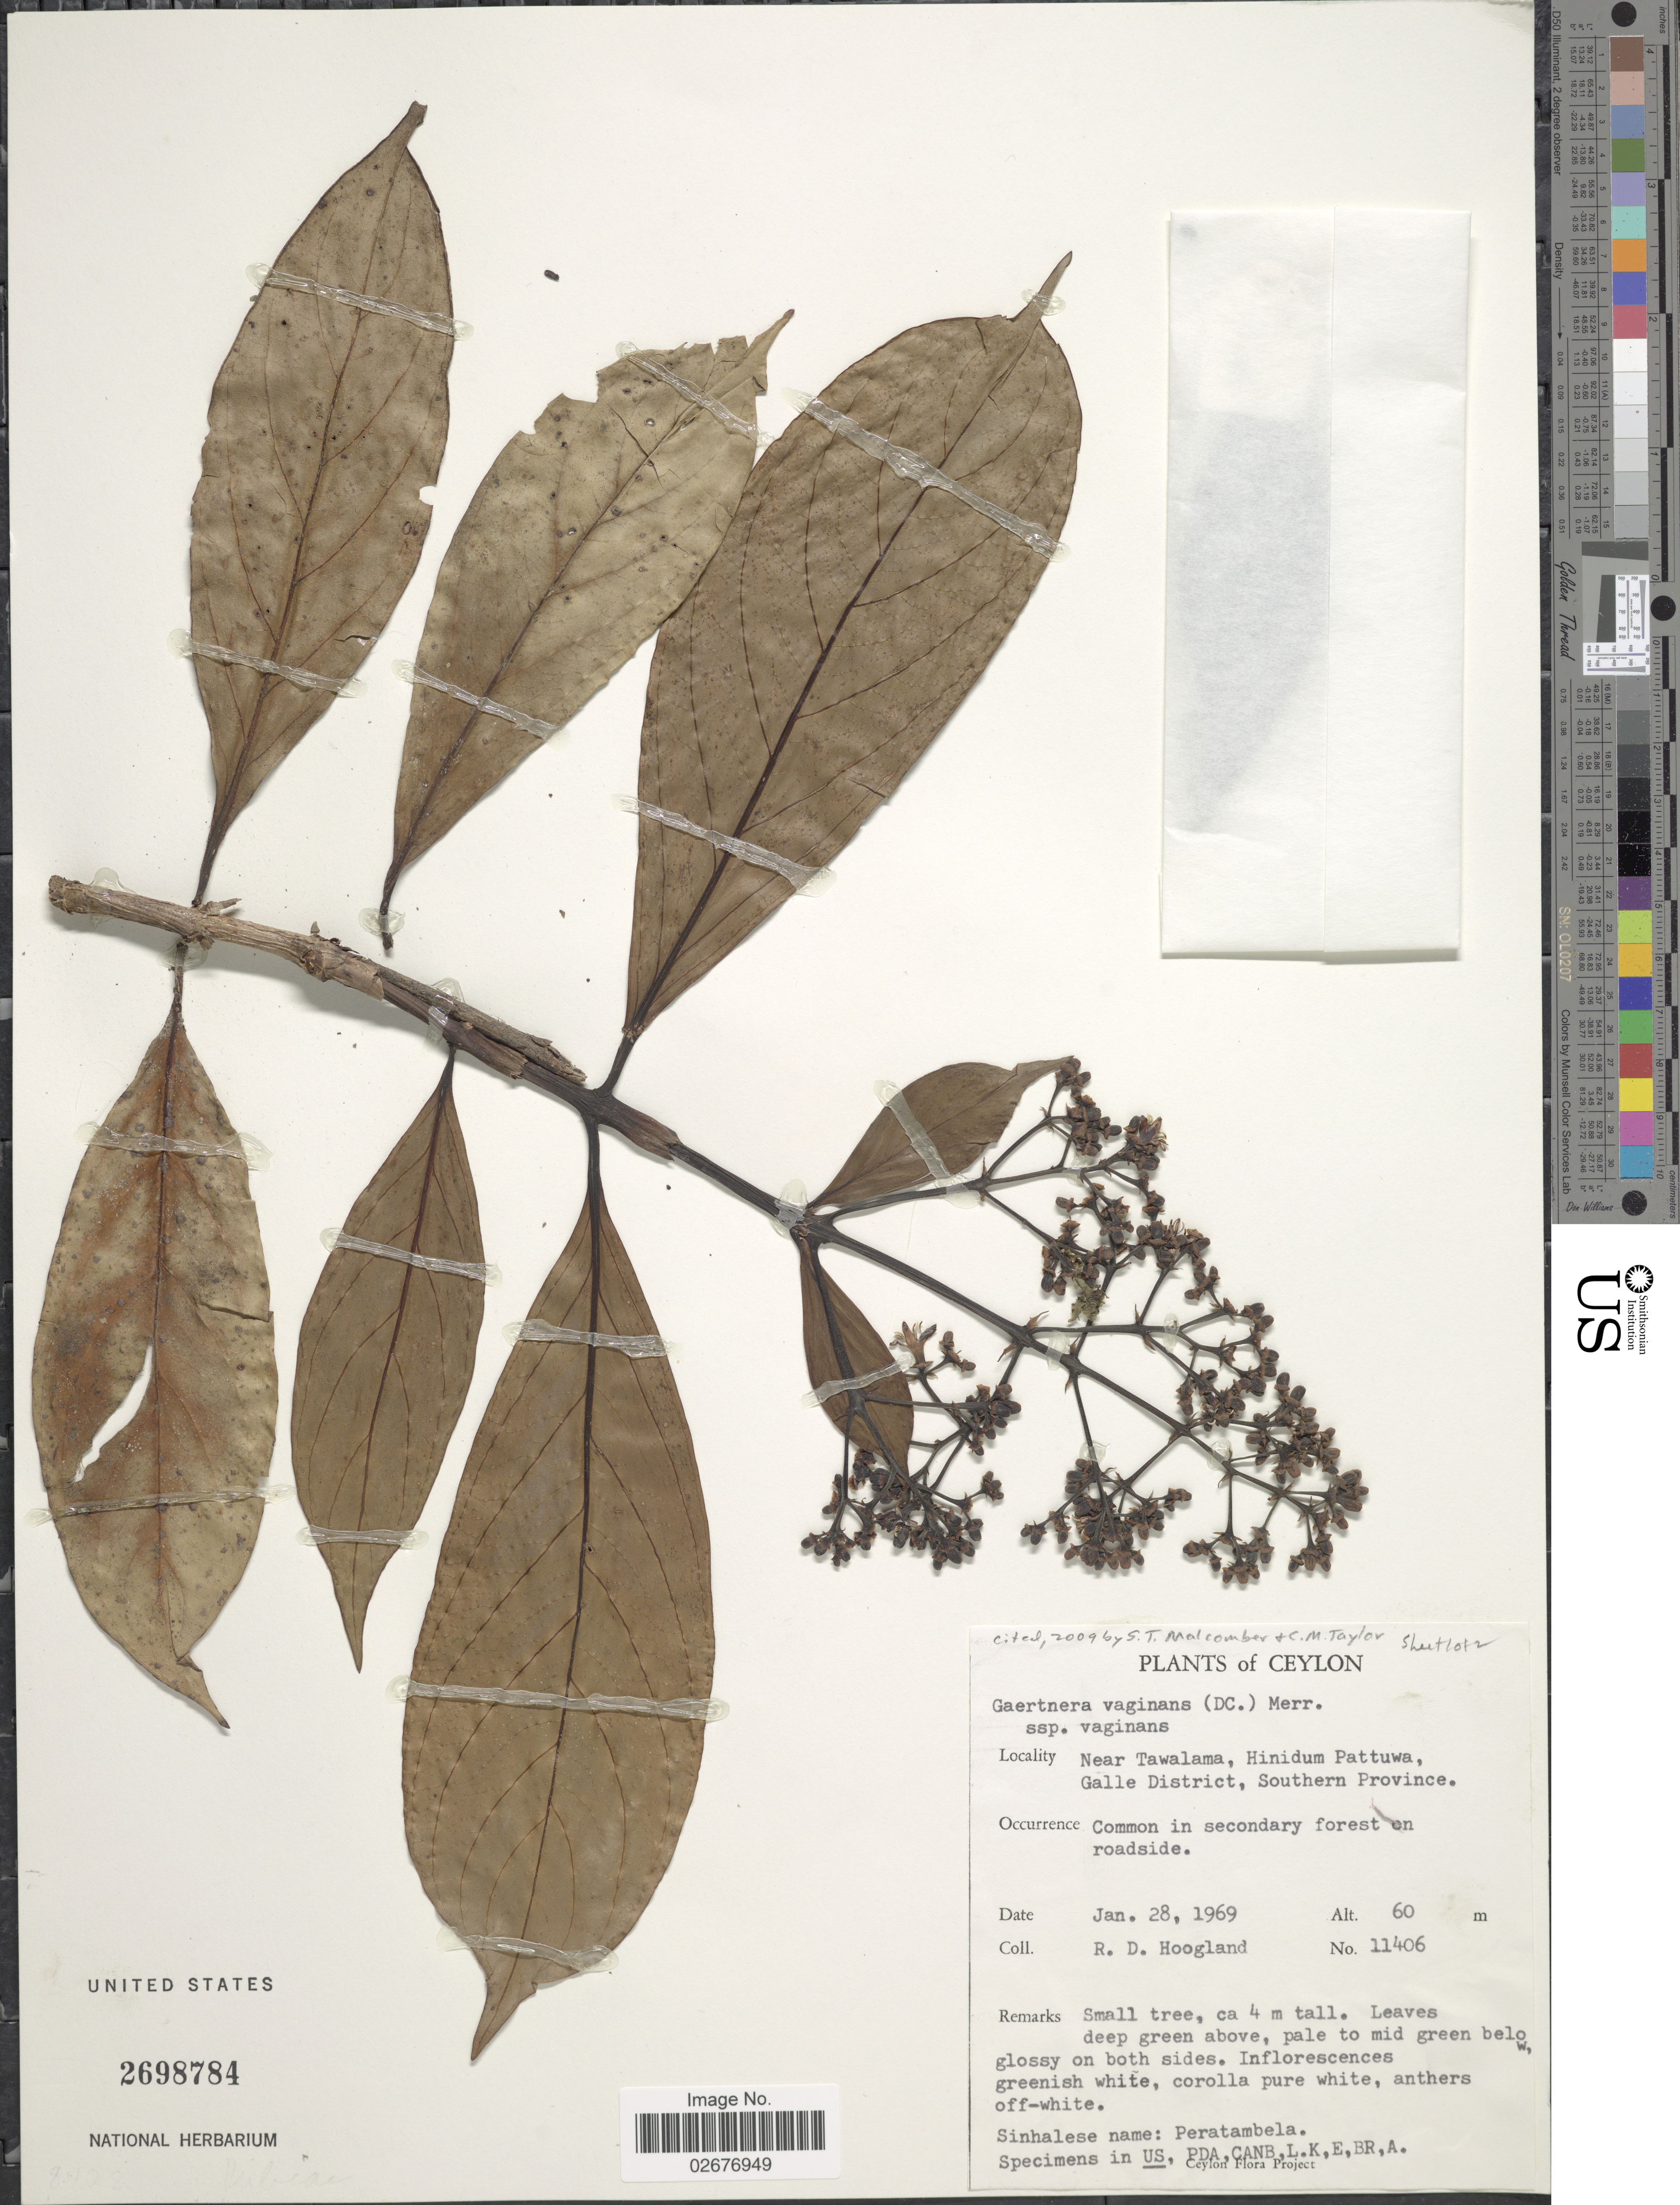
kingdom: Plantae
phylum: Tracheophyta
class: Magnoliopsida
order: Gentianales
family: Rubiaceae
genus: Gaertnera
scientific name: Gaertnera vaginans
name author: (DC.) Merr.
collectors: R. D. Hoogland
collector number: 11406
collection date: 1969-01-28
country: Sri Lanka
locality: Ceylon, near Tawalama, Hinidum Pattuwa, Galle District, in secondary forest en roadside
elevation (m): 60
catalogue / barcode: US 2698784